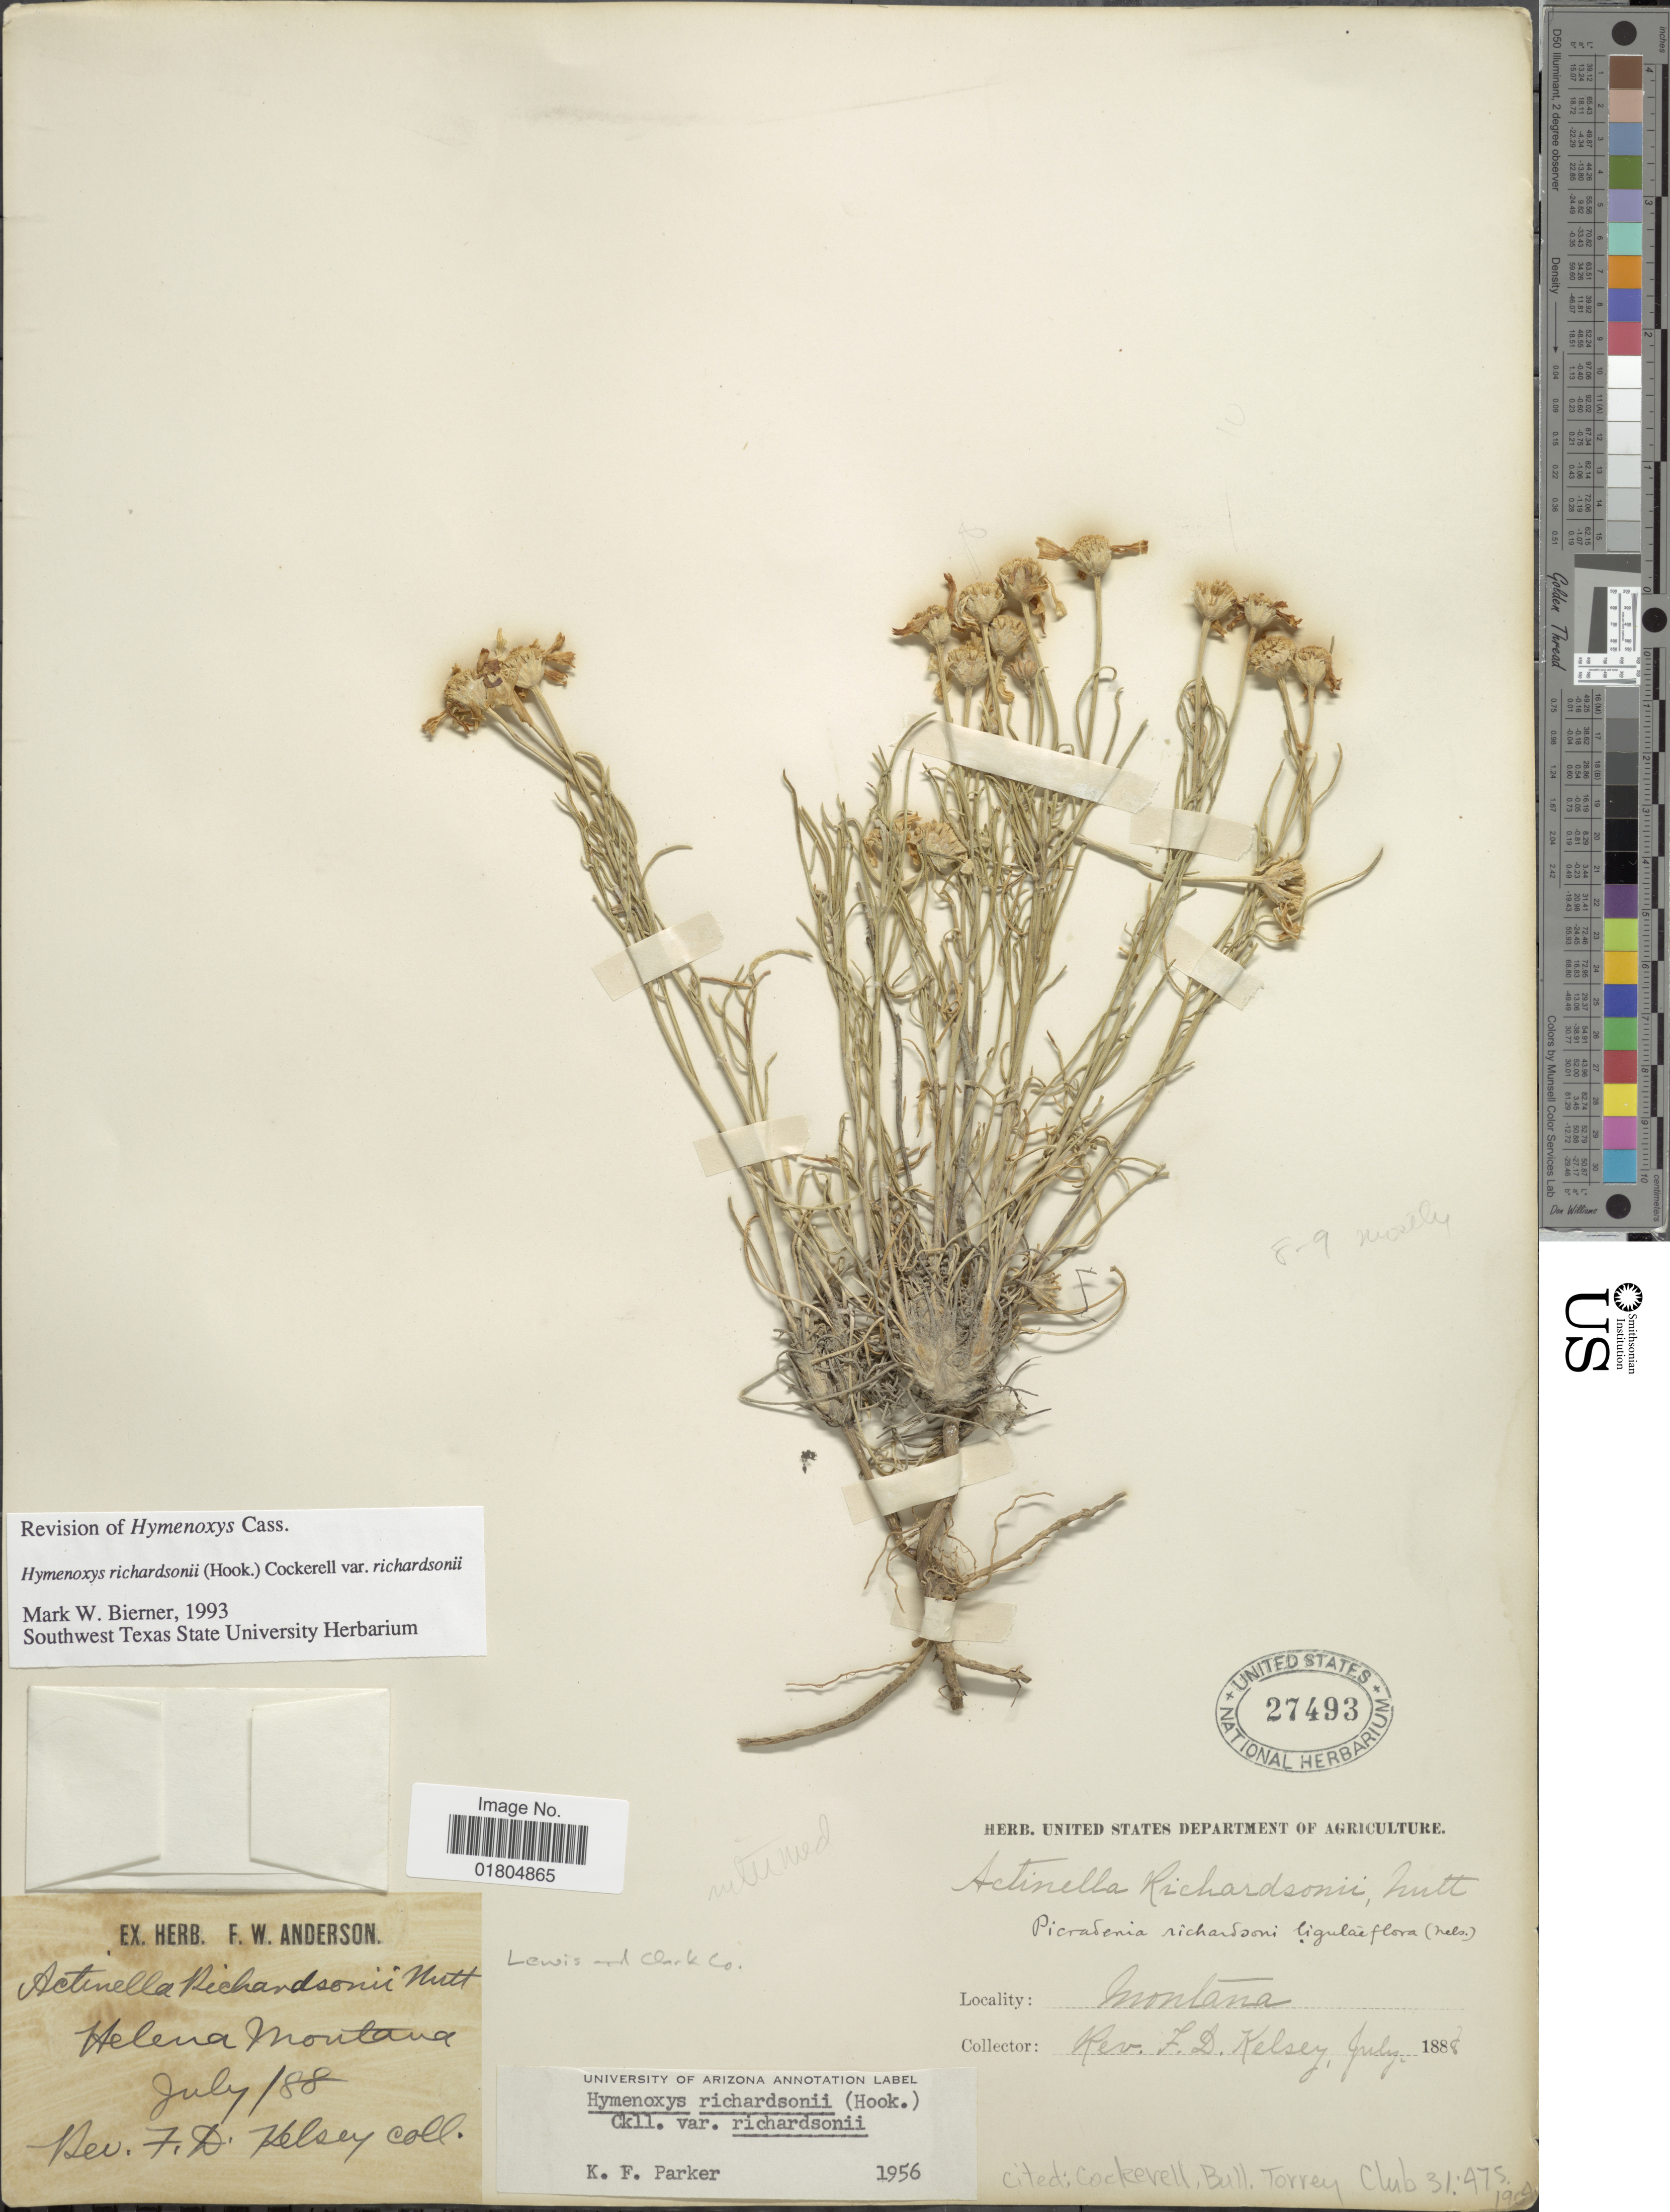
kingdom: Plantae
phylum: Tracheophyta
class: Magnoliopsida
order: Asterales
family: Asteraceae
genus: Hymenoxys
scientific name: Hymenoxys richardsonii var. richardsonii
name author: (Hook.) Cockerell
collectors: F. Kelsey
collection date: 1888-07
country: United States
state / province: Montana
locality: Helena Montana. Lewis and Clark Co.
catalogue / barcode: US 27493